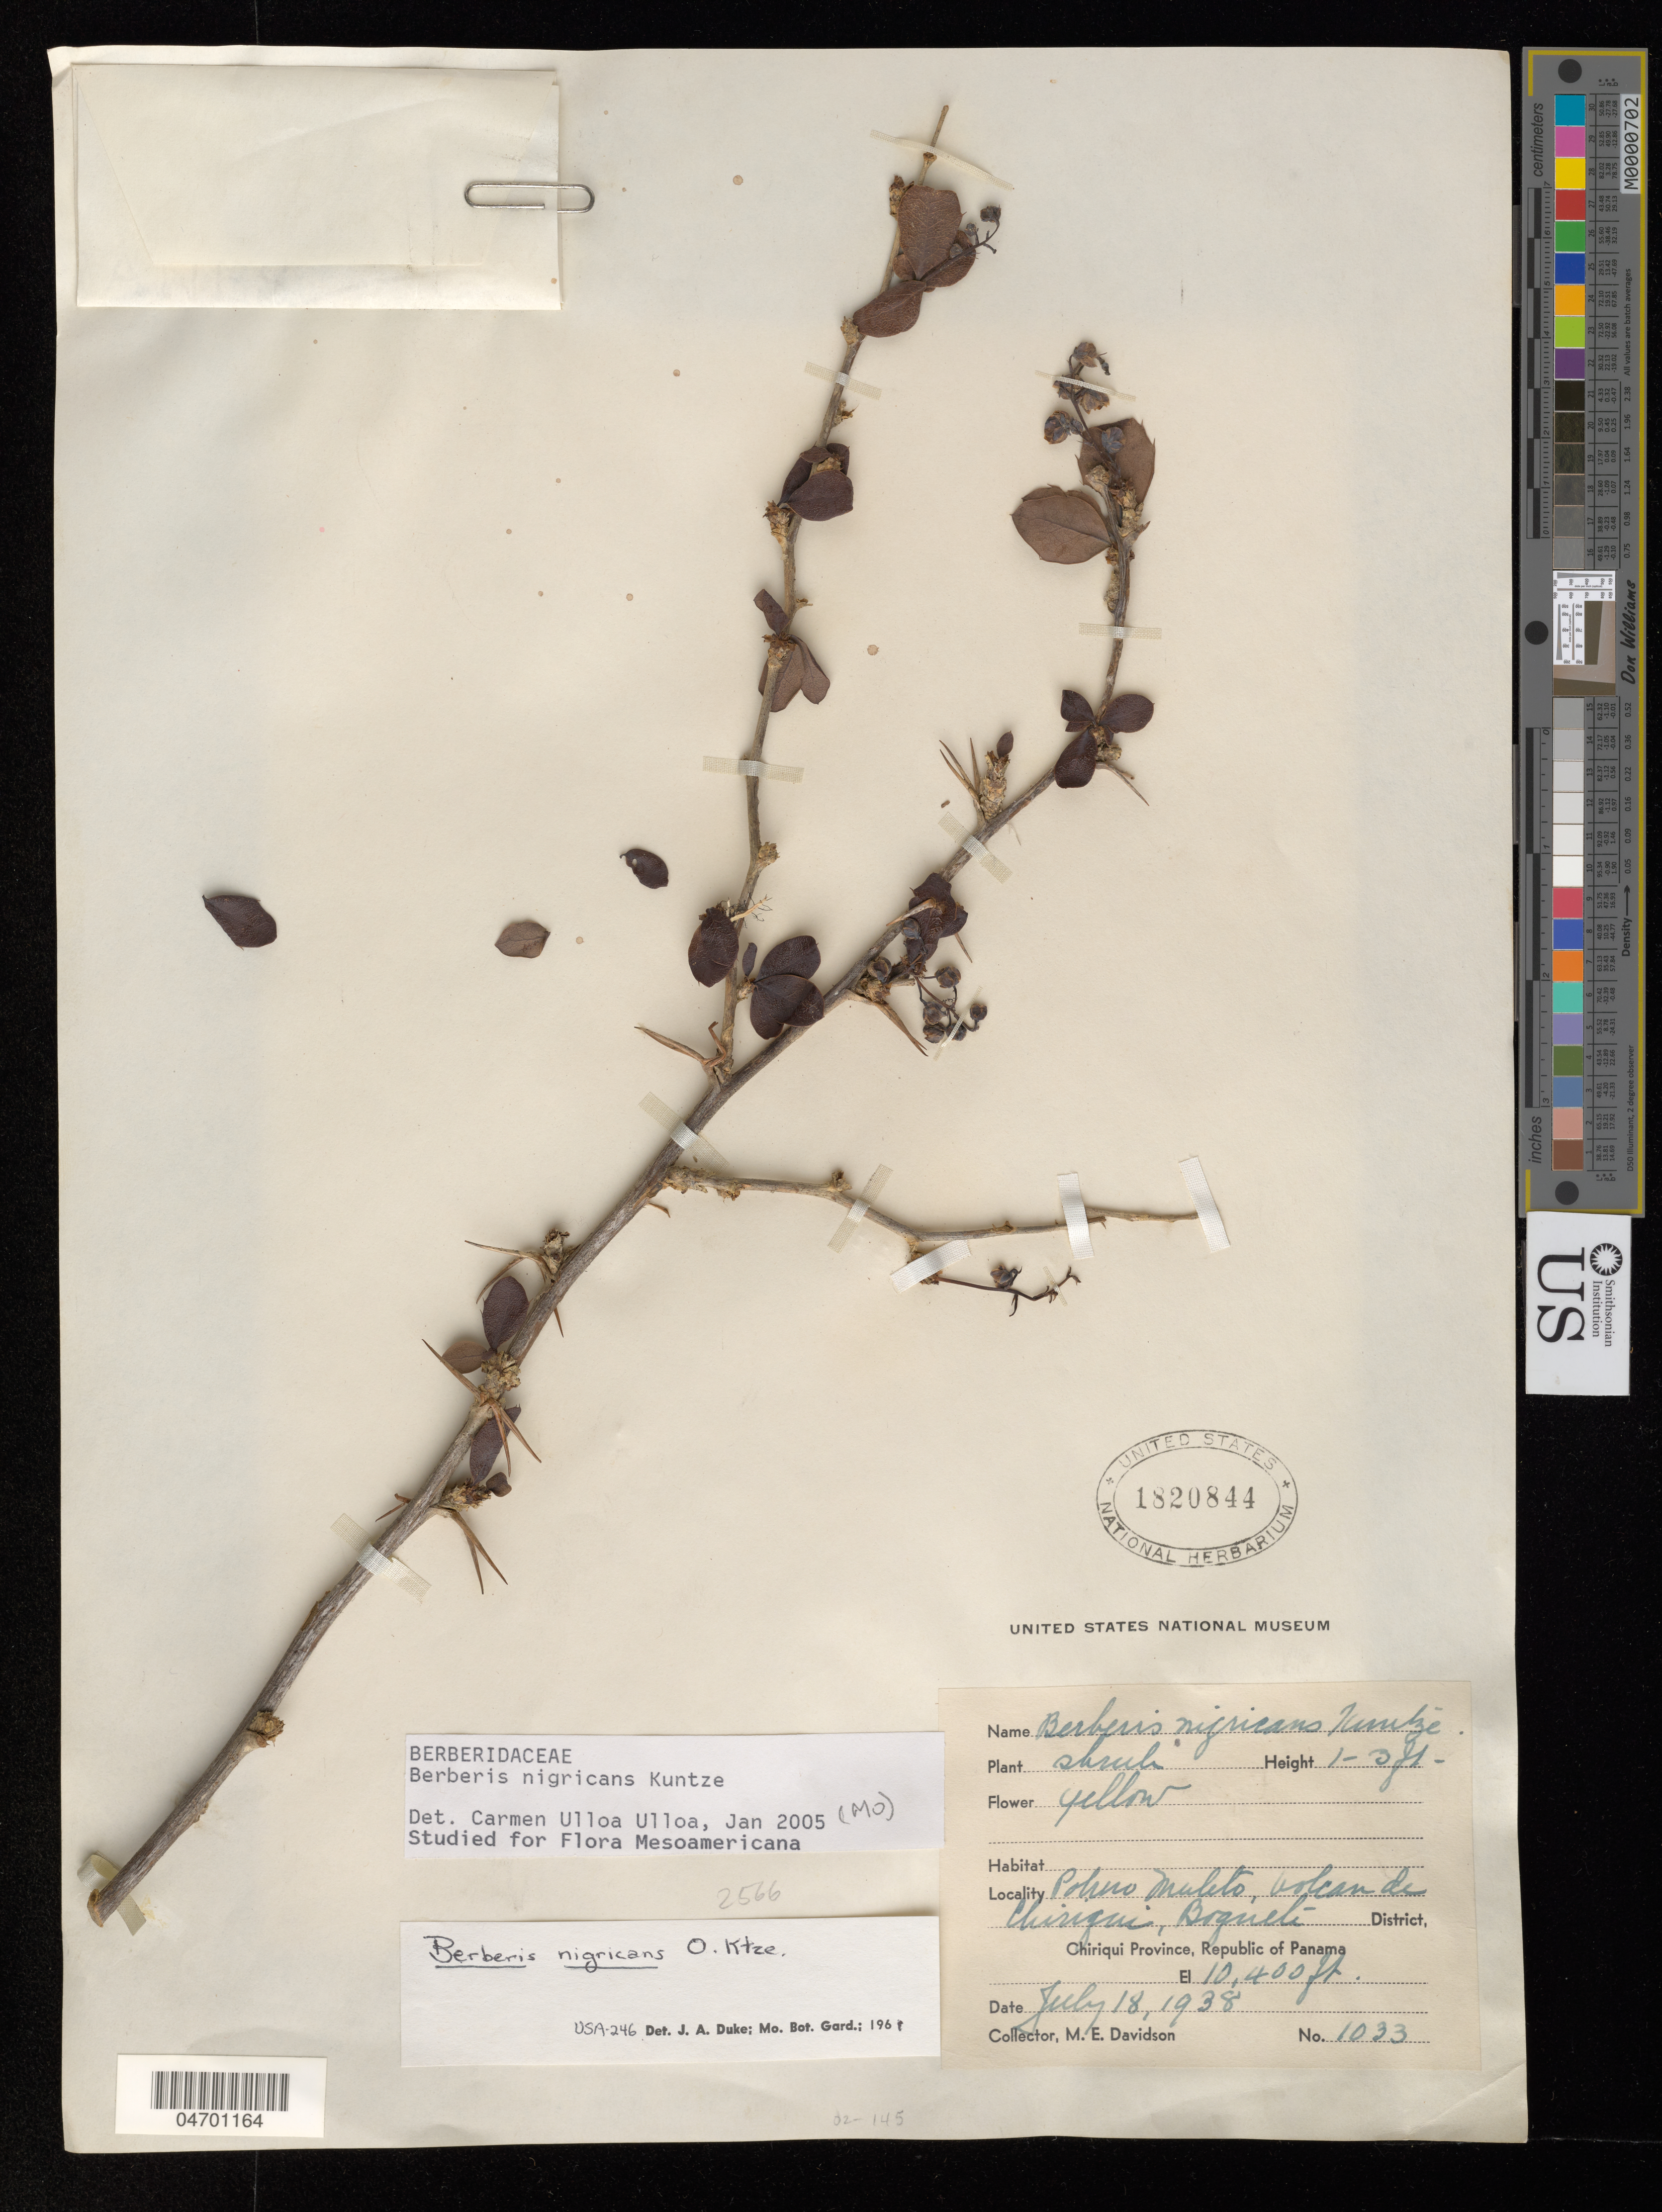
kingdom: Plantae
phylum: Tracheophyta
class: Magnoliopsida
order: Ranunculales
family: Berberidaceae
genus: Berberis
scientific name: Berberis nigricans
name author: Kuntze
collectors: M. E. Davidson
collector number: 1033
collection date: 1938-07-18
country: Panama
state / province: Chiriqui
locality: Pohno Maleto, volcan de Chiriqui, Boquete District.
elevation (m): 3170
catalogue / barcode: US 1820844